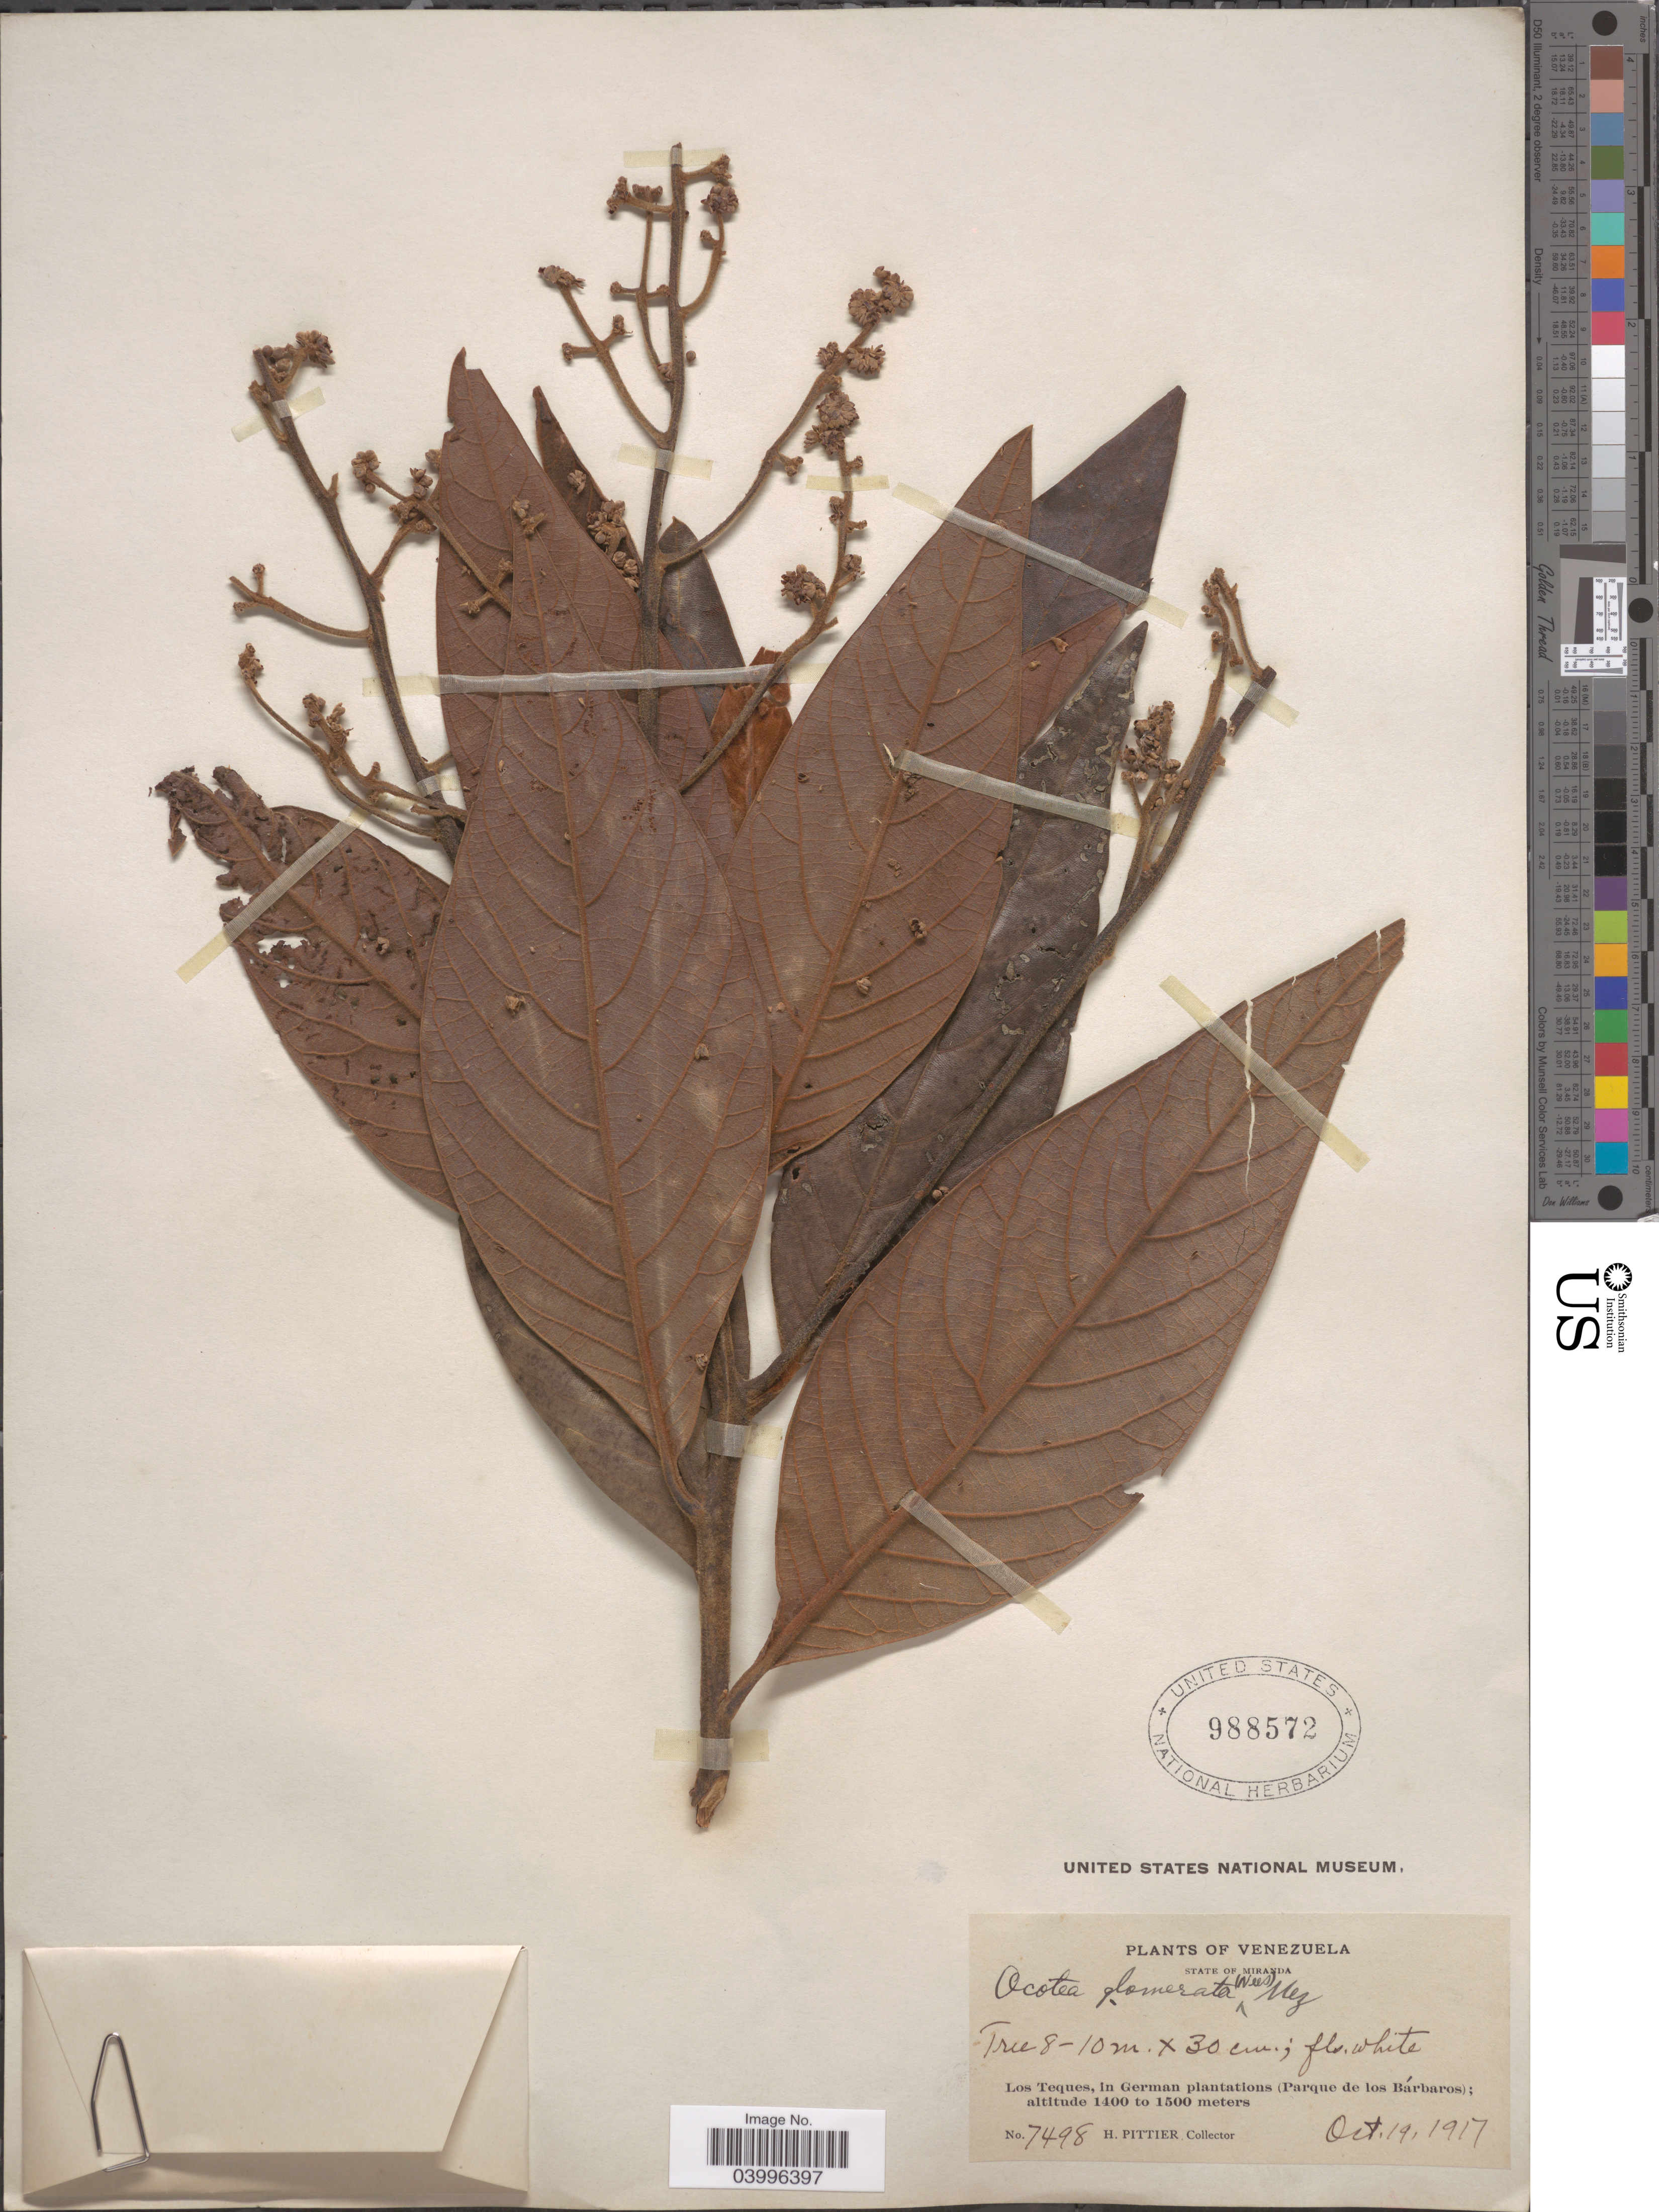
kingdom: Plantae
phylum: Tracheophyta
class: Magnoliopsida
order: Laurales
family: Lauraceae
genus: Ocotea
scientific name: Ocotea glomerata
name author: (Nees) Mez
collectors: H. F. Pittier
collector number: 7498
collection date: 1917-10-19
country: Venezuela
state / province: Miranda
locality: Los Teques, in German plantations (Parque de los Bárbaros).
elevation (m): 1400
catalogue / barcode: US 988572